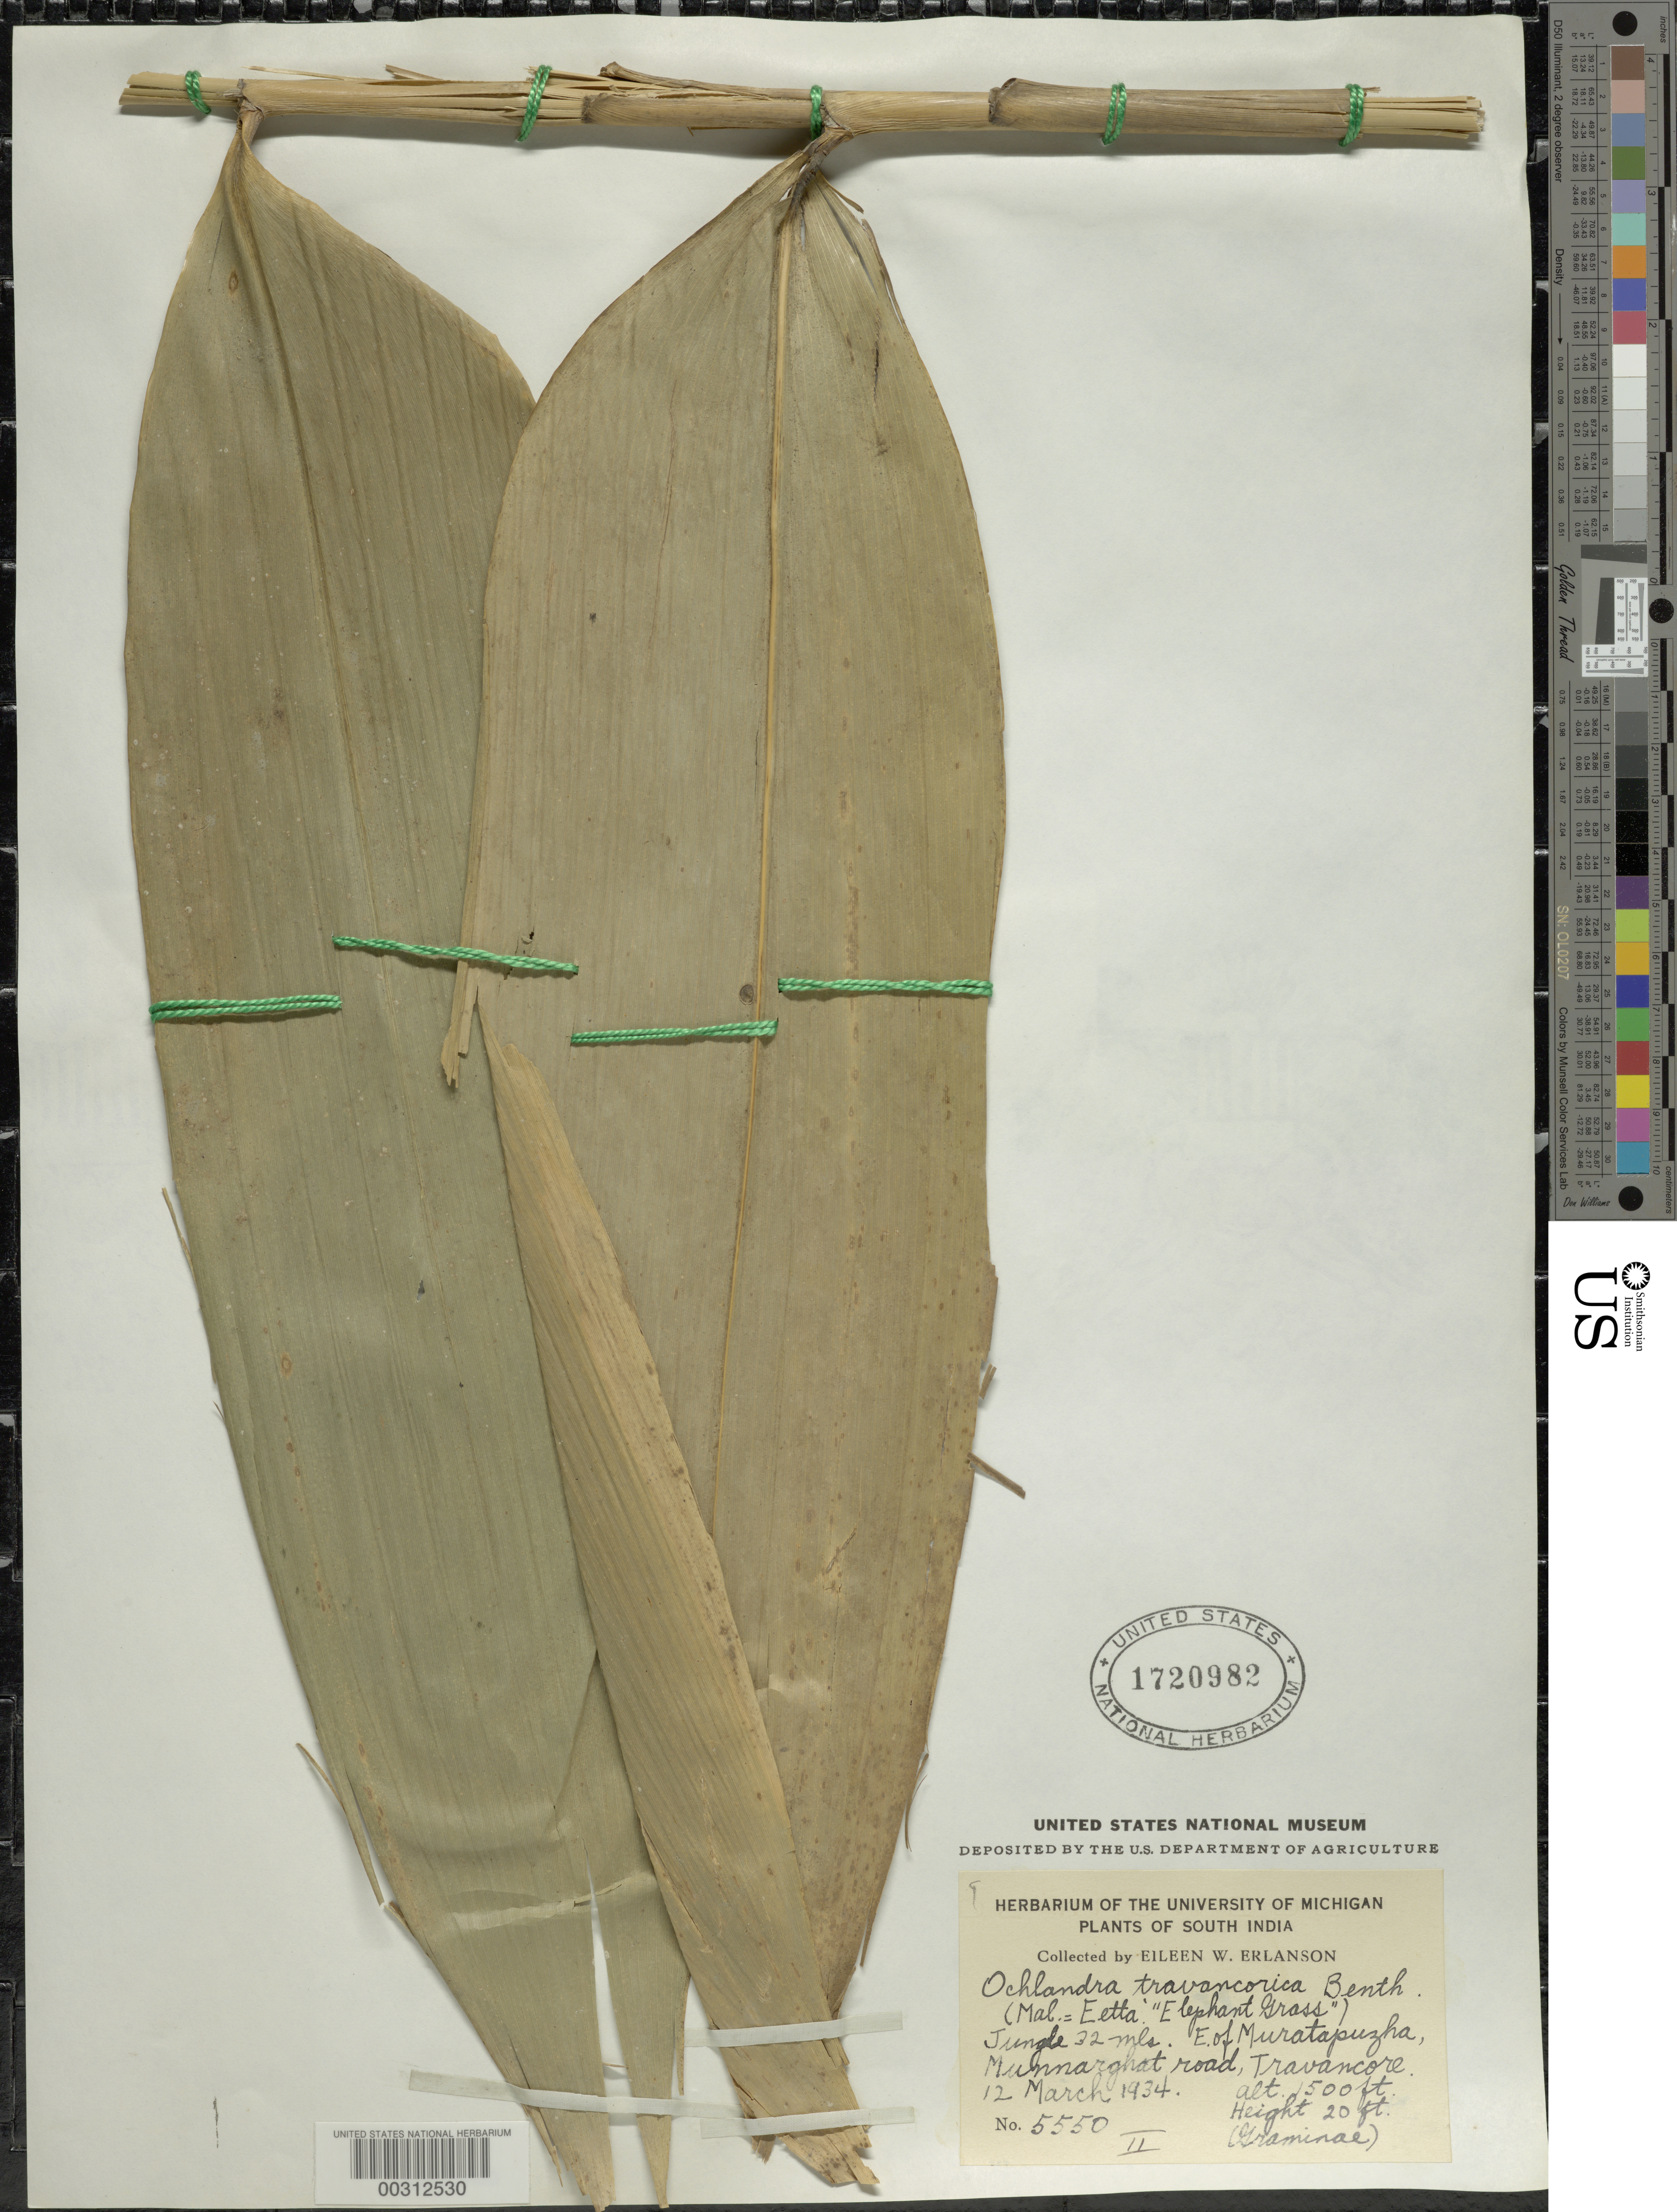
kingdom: Plantae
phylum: Tracheophyta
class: Liliopsida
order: Poales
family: Poaceae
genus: Ochlandra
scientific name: Ochlandra travancorica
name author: (Bedd.) Benth. ex Gamble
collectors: E. Erlanson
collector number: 5550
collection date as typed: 12 Mar 1934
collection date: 1934-03-12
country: India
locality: Muratapuzha, travancore, munnarghat road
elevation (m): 458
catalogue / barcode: US 1720982